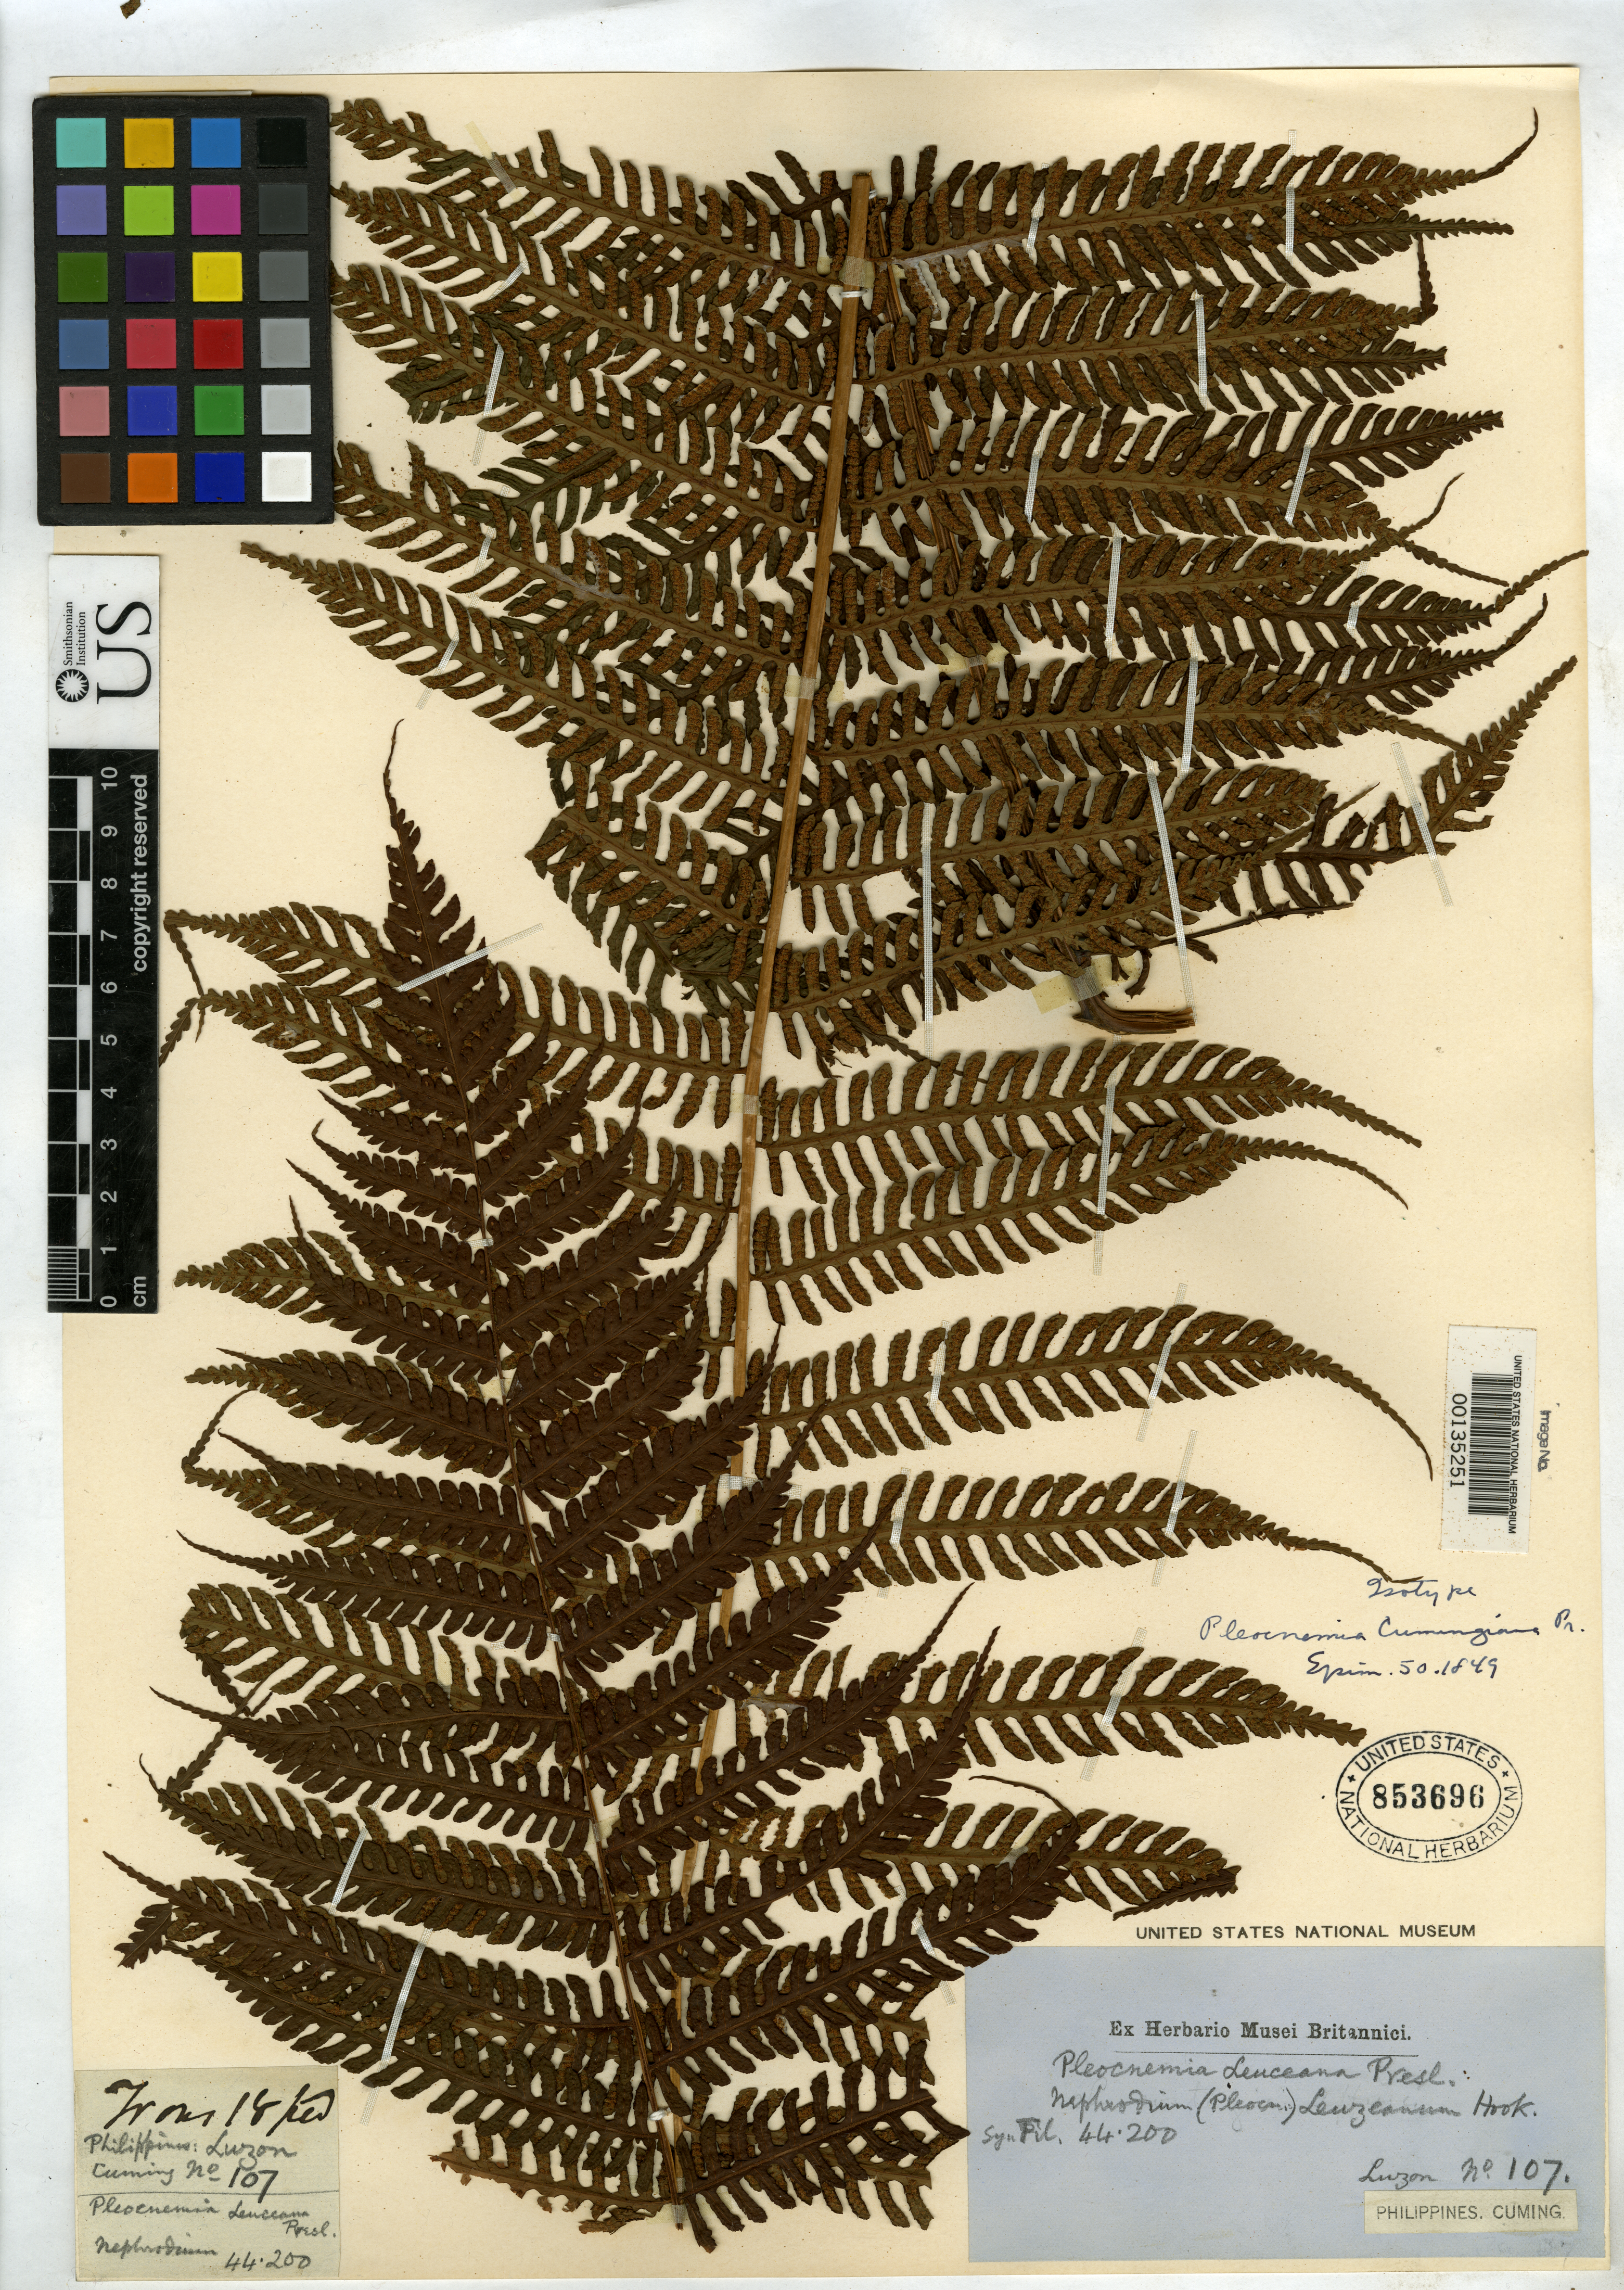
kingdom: Plantae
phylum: Tracheophyta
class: Polypodiopsida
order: Polypodiales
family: Dryopteridaceae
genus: Pleocnemia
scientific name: Pleocnemia cumingiana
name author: C. Presl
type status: Type Collection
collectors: H. Cuming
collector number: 107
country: Philippines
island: Luzon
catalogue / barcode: US 853696